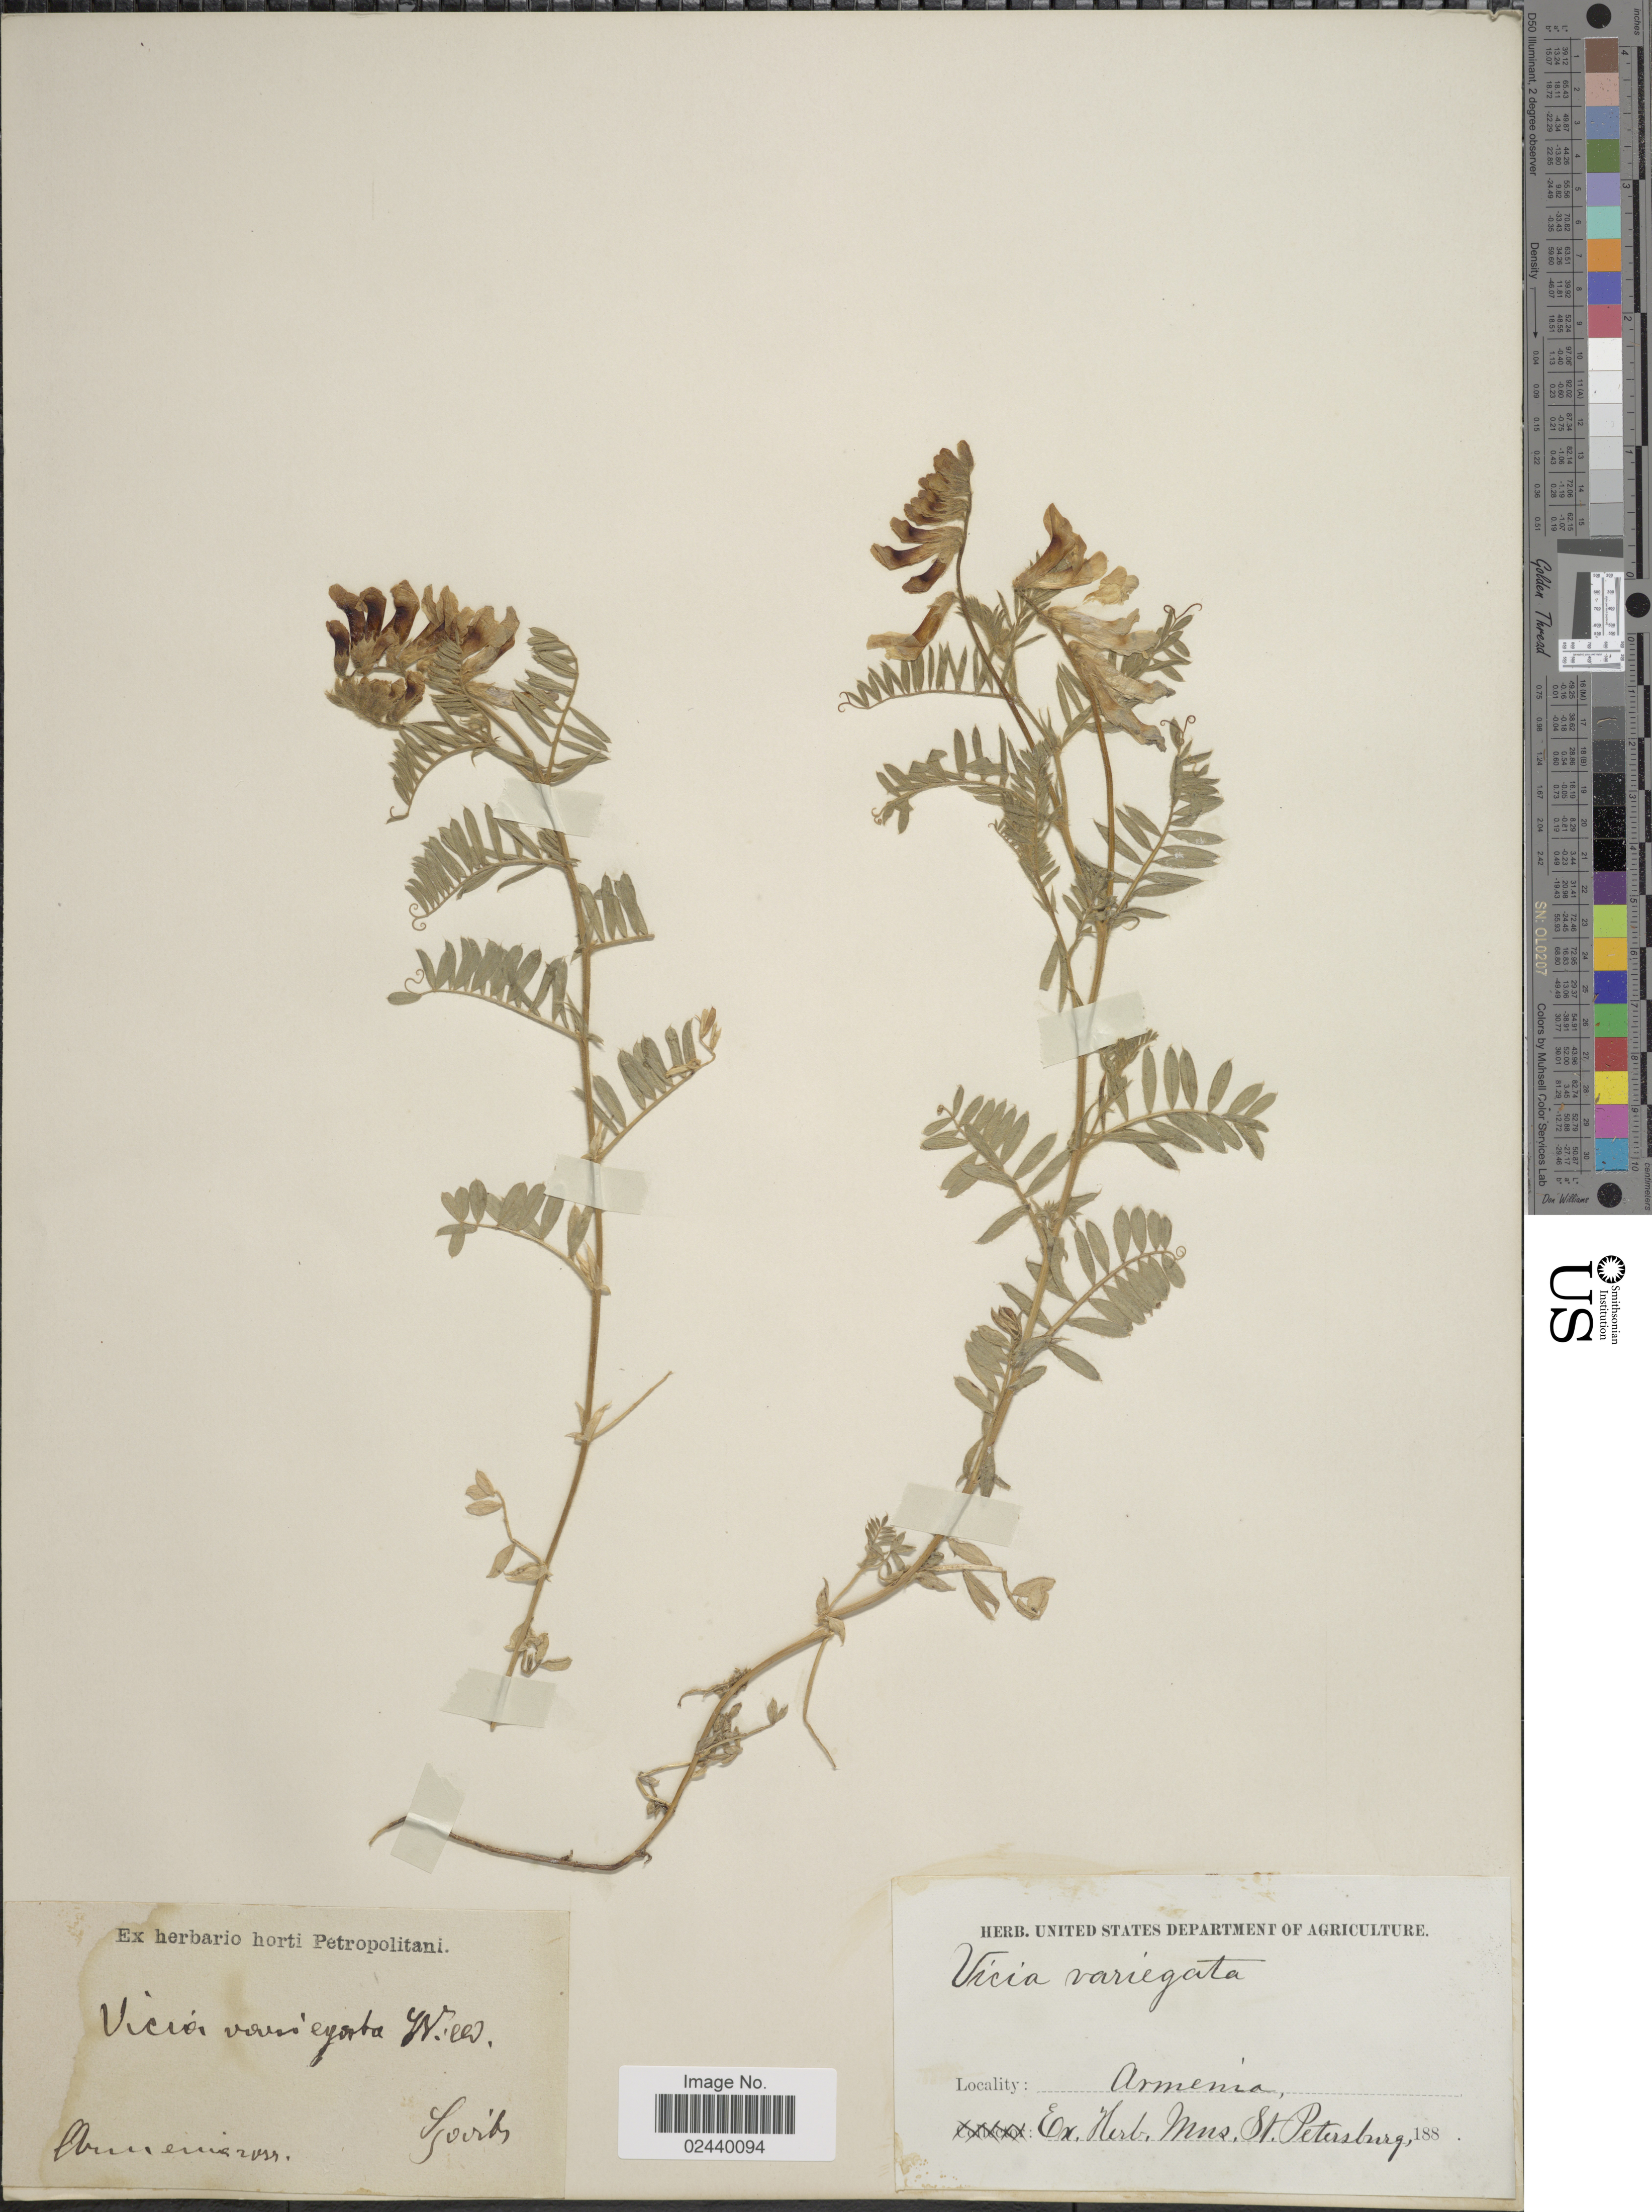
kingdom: Plantae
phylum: Tracheophyta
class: Magnoliopsida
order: Fabales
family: Fabaceae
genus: Vicia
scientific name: Vicia variegata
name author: Willd.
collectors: Szovits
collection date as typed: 188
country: Armenia